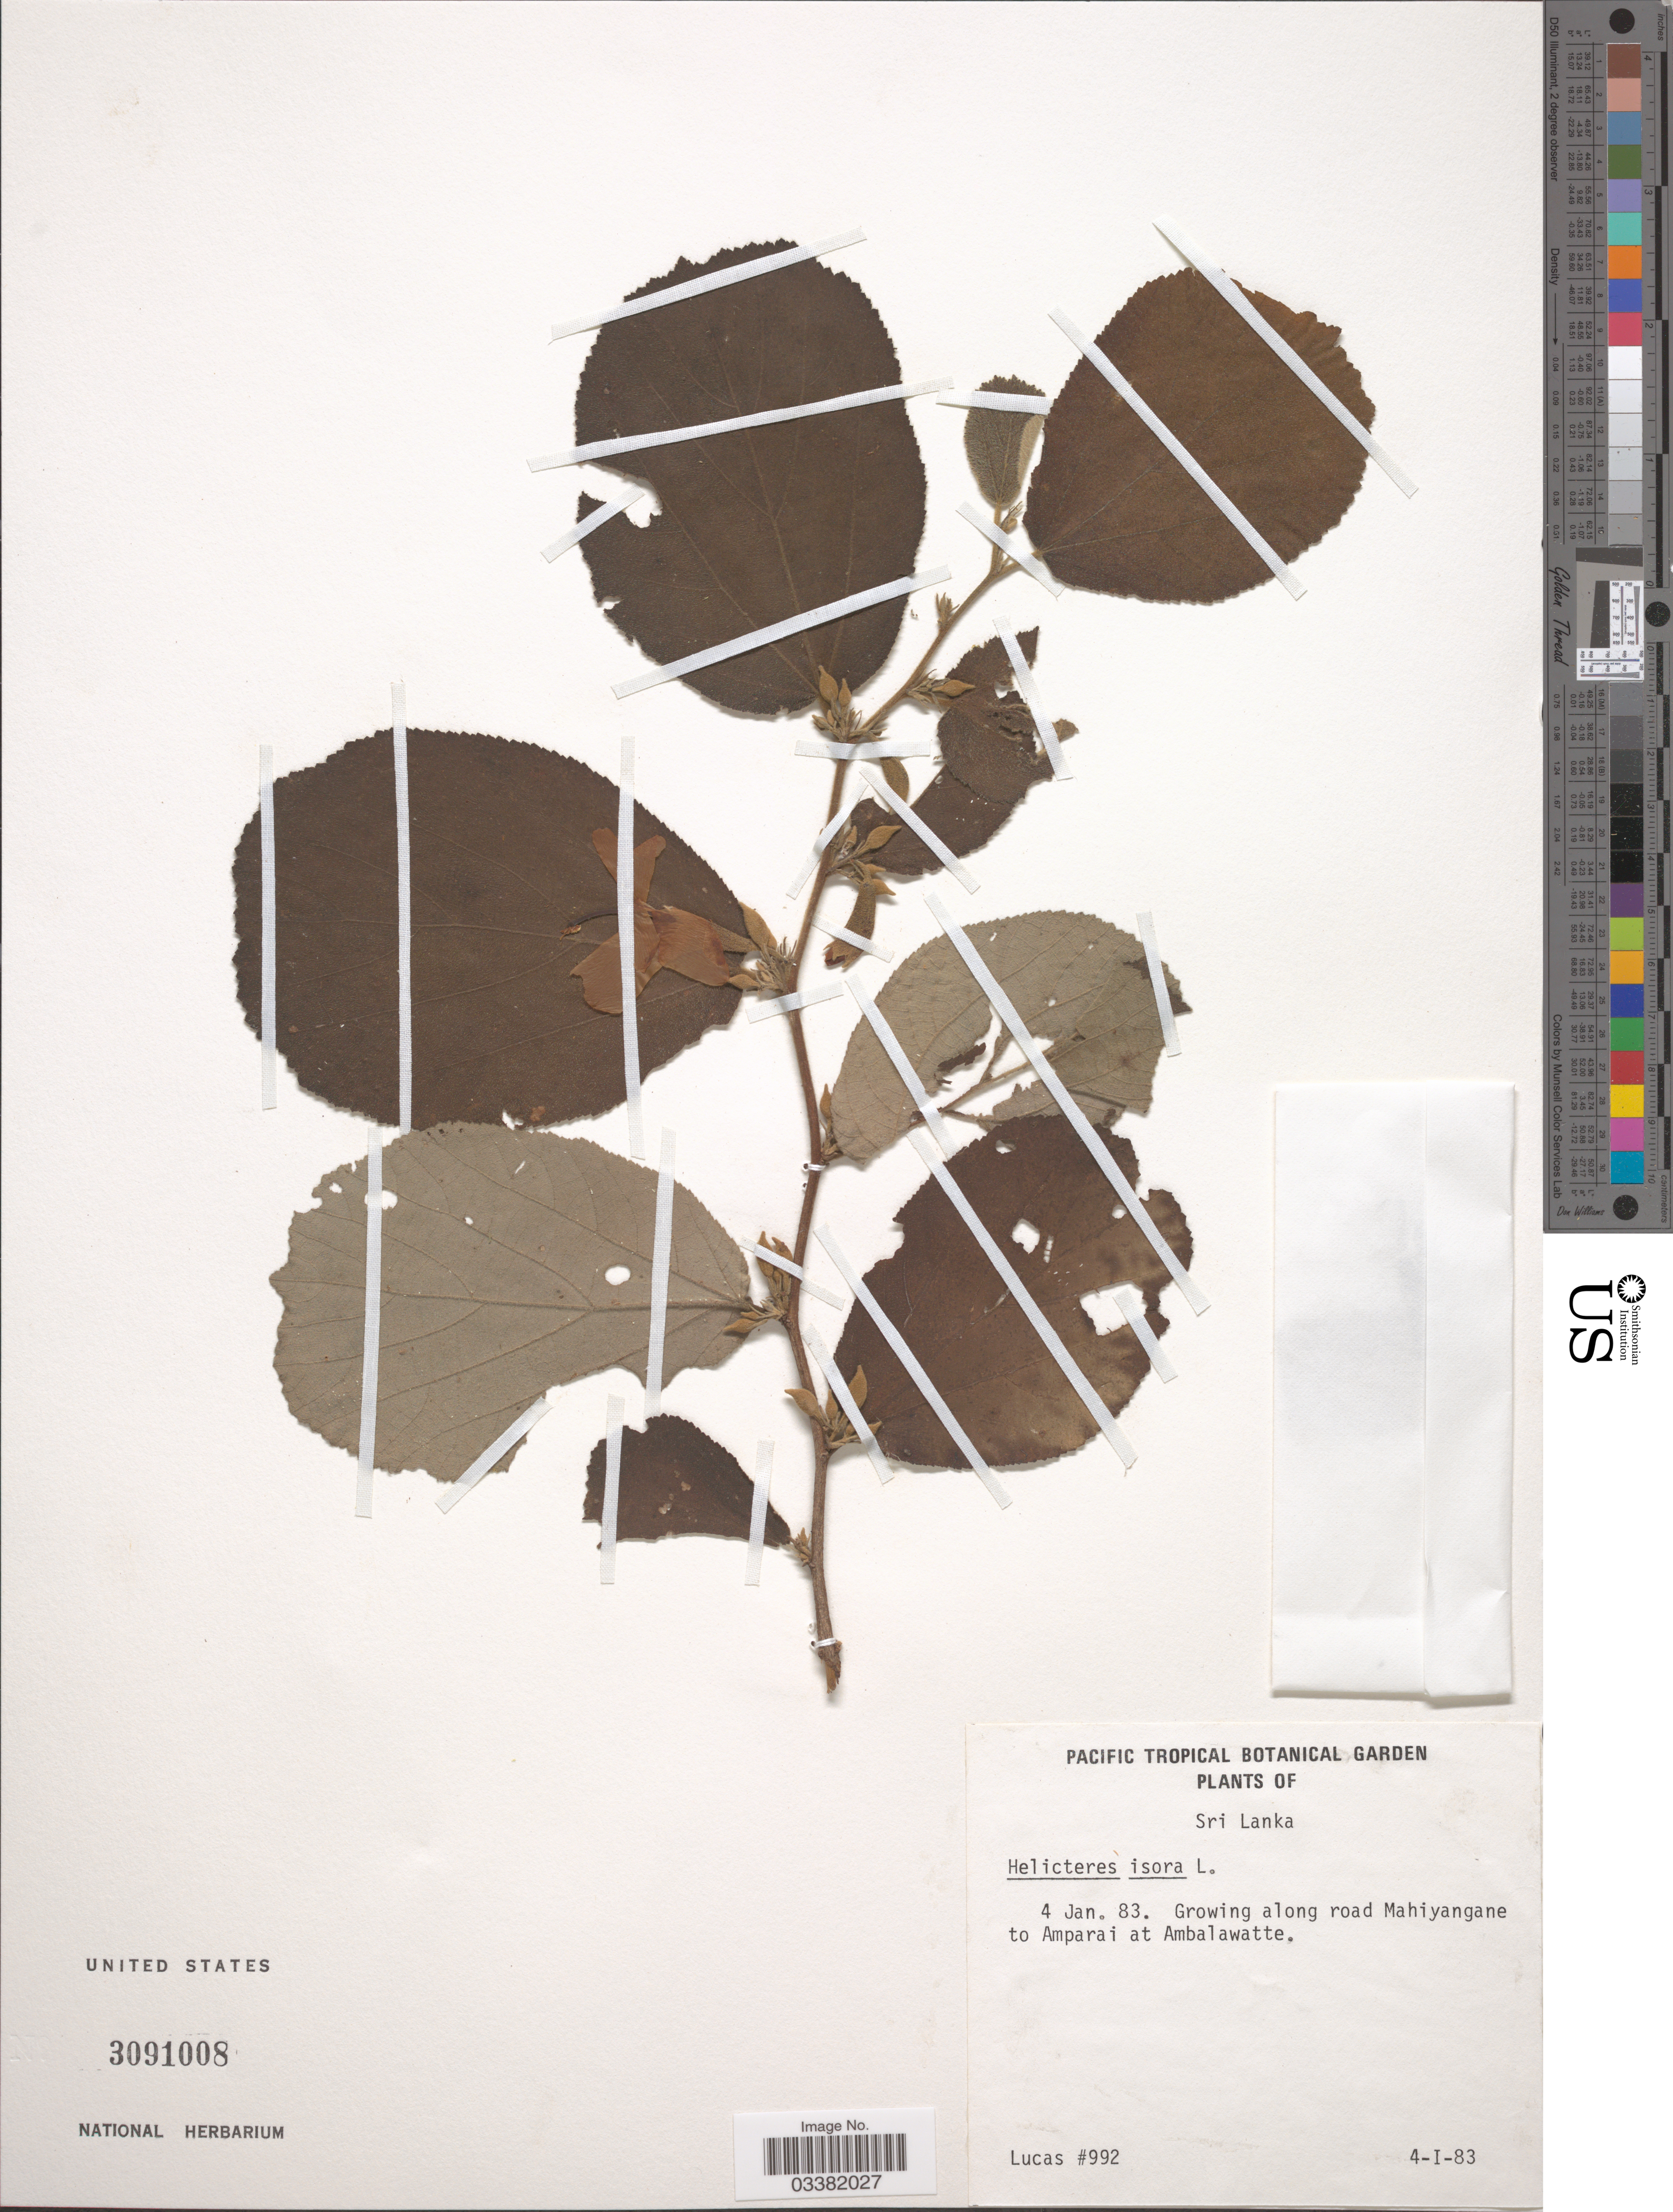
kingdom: Plantae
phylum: Tracheophyta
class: Magnoliopsida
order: Malvales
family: Malvaceae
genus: Helicteres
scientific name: Helicteres isora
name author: L.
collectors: Lucas, --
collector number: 992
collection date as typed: Transcribed d/m/y: 4/1/83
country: Sri Lanka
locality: Growing along road Mahiyangane to Amparai at Ambalawatte.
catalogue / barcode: US 3091008